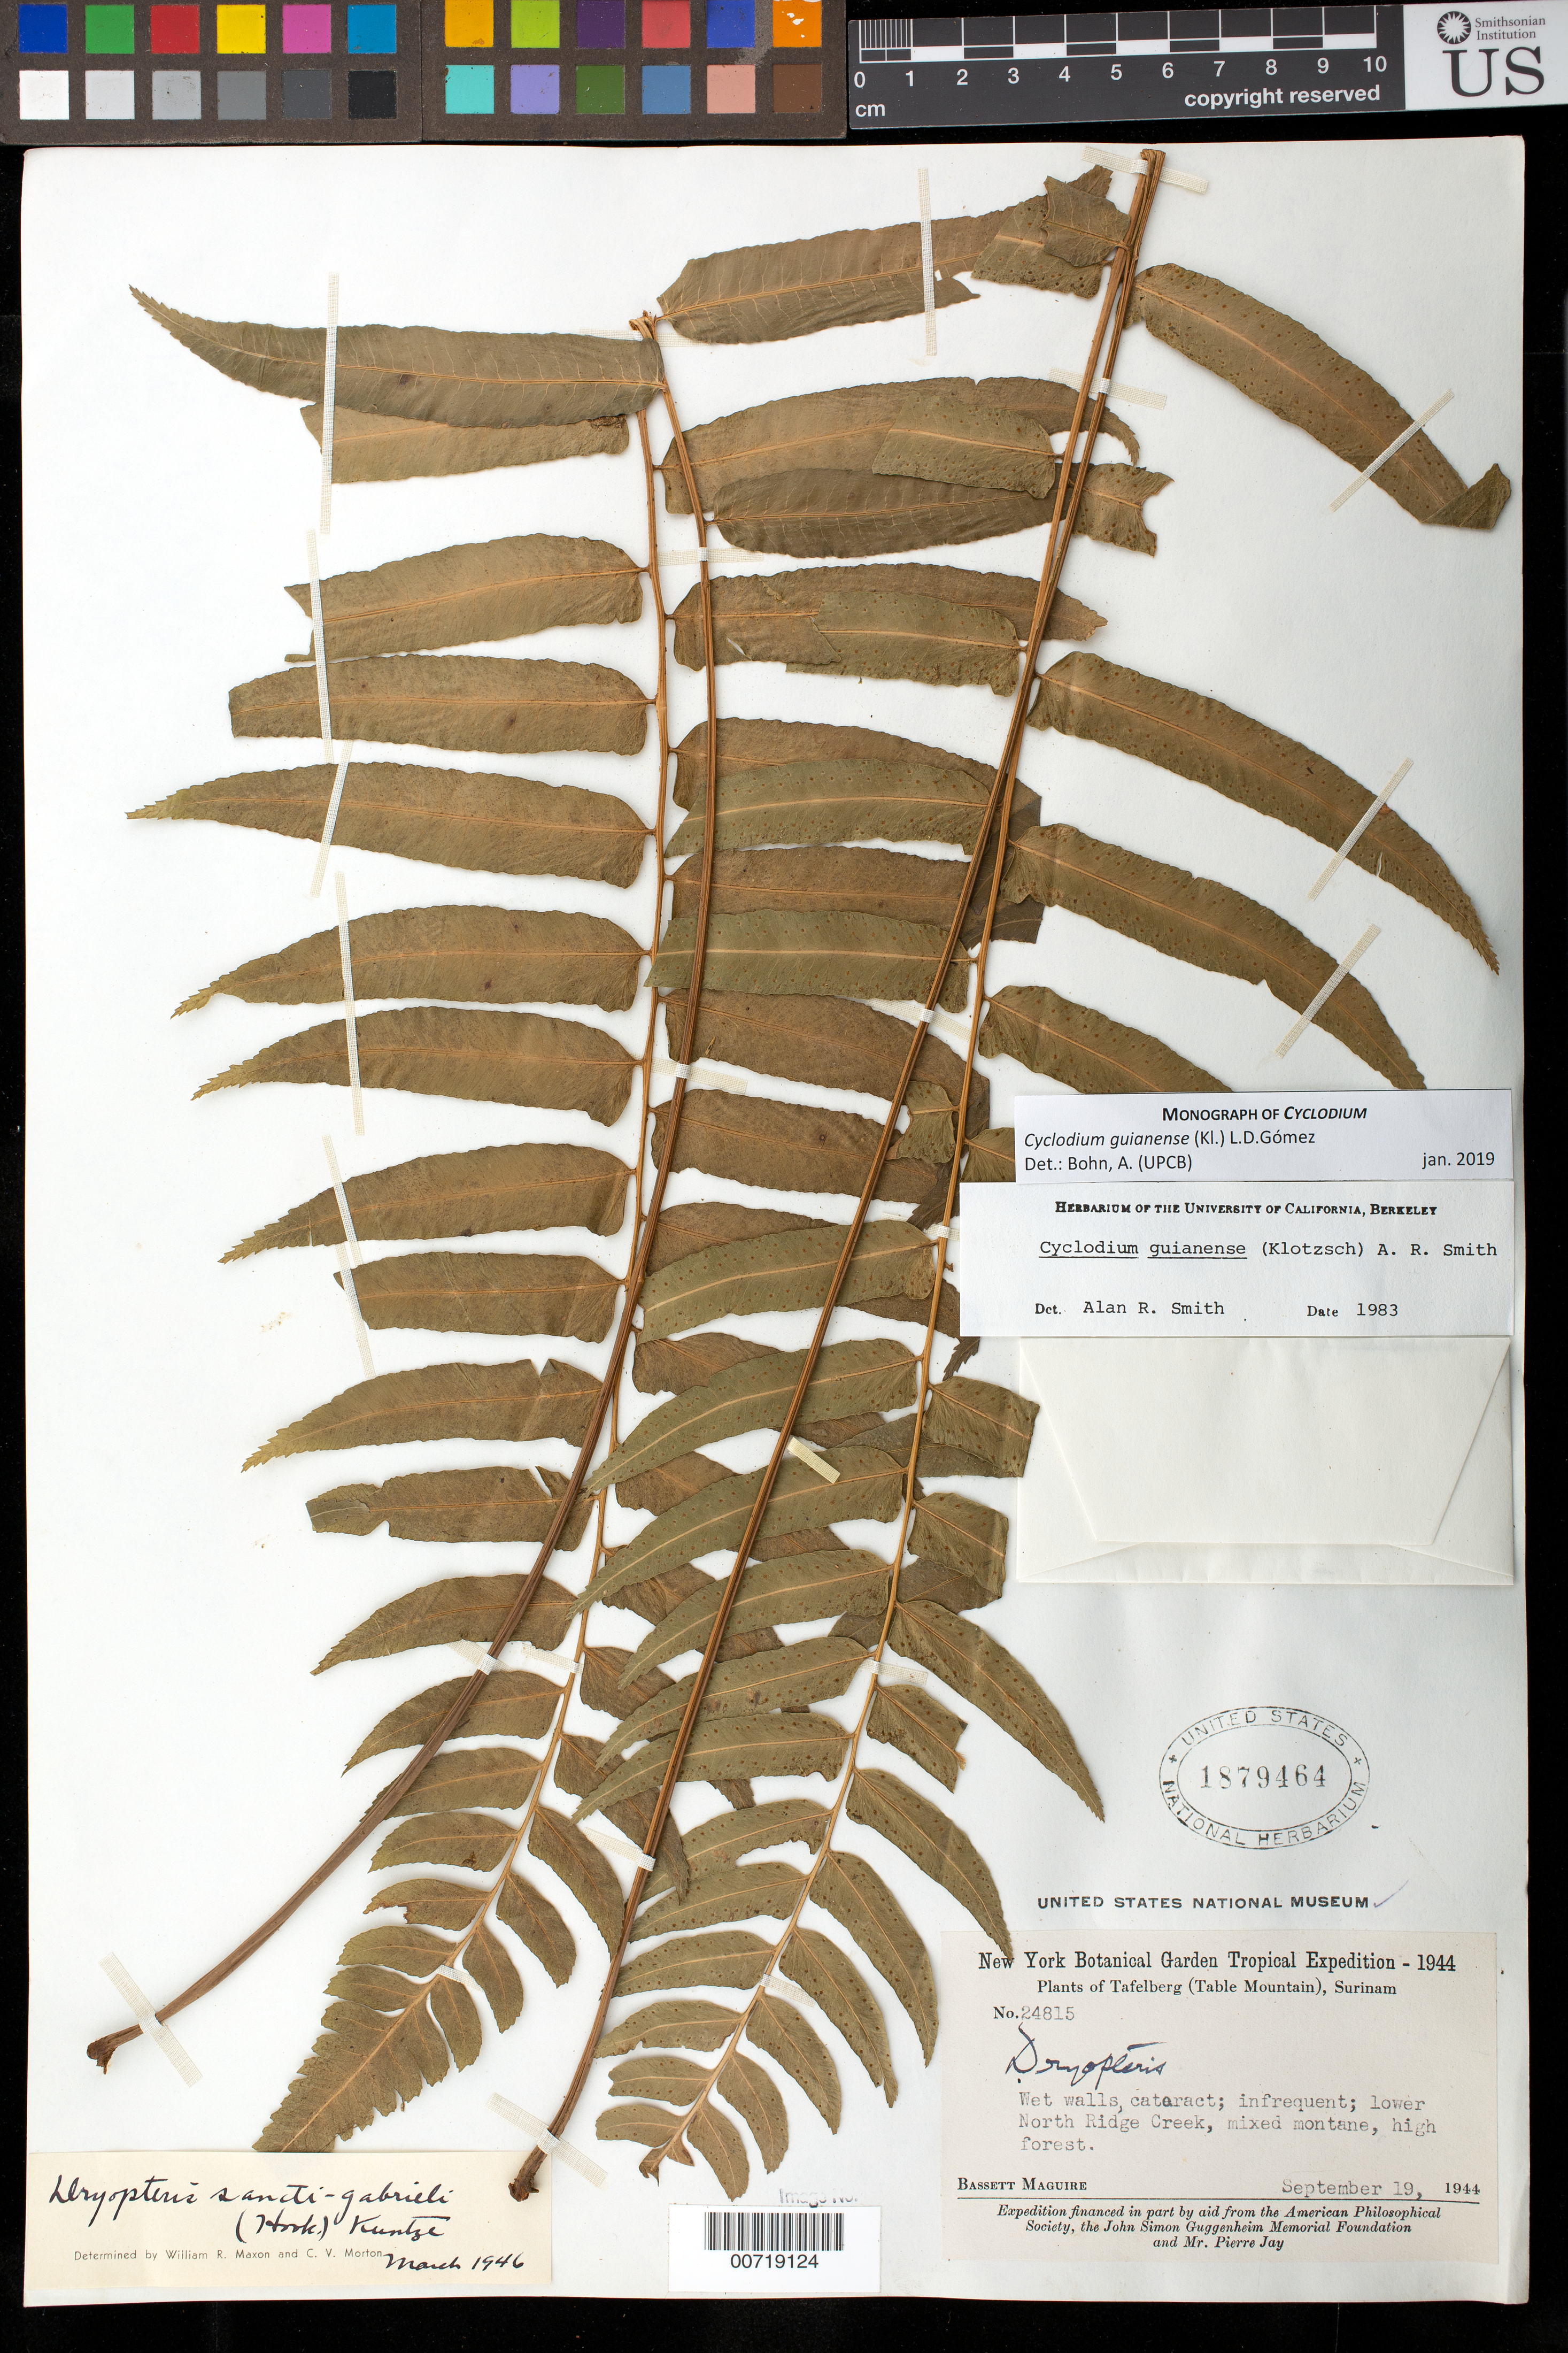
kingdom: Plantae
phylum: Tracheophyta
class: Polypodiopsida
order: Polypodiales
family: Dryopteridaceae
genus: Cyclodium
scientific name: Cyclodium guianense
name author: (Klotzsch) van der Werff ex L.D. Gómez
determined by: Smith, Alan R., (UC)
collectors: B. Maguire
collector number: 24815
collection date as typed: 19-Sep-44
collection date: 1944-09-19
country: Suriname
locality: Tafelberg (Table Mountain), North Ridge Creek, lower part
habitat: Mixed montane, high forest; wet walls, cataract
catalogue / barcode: US 1879464